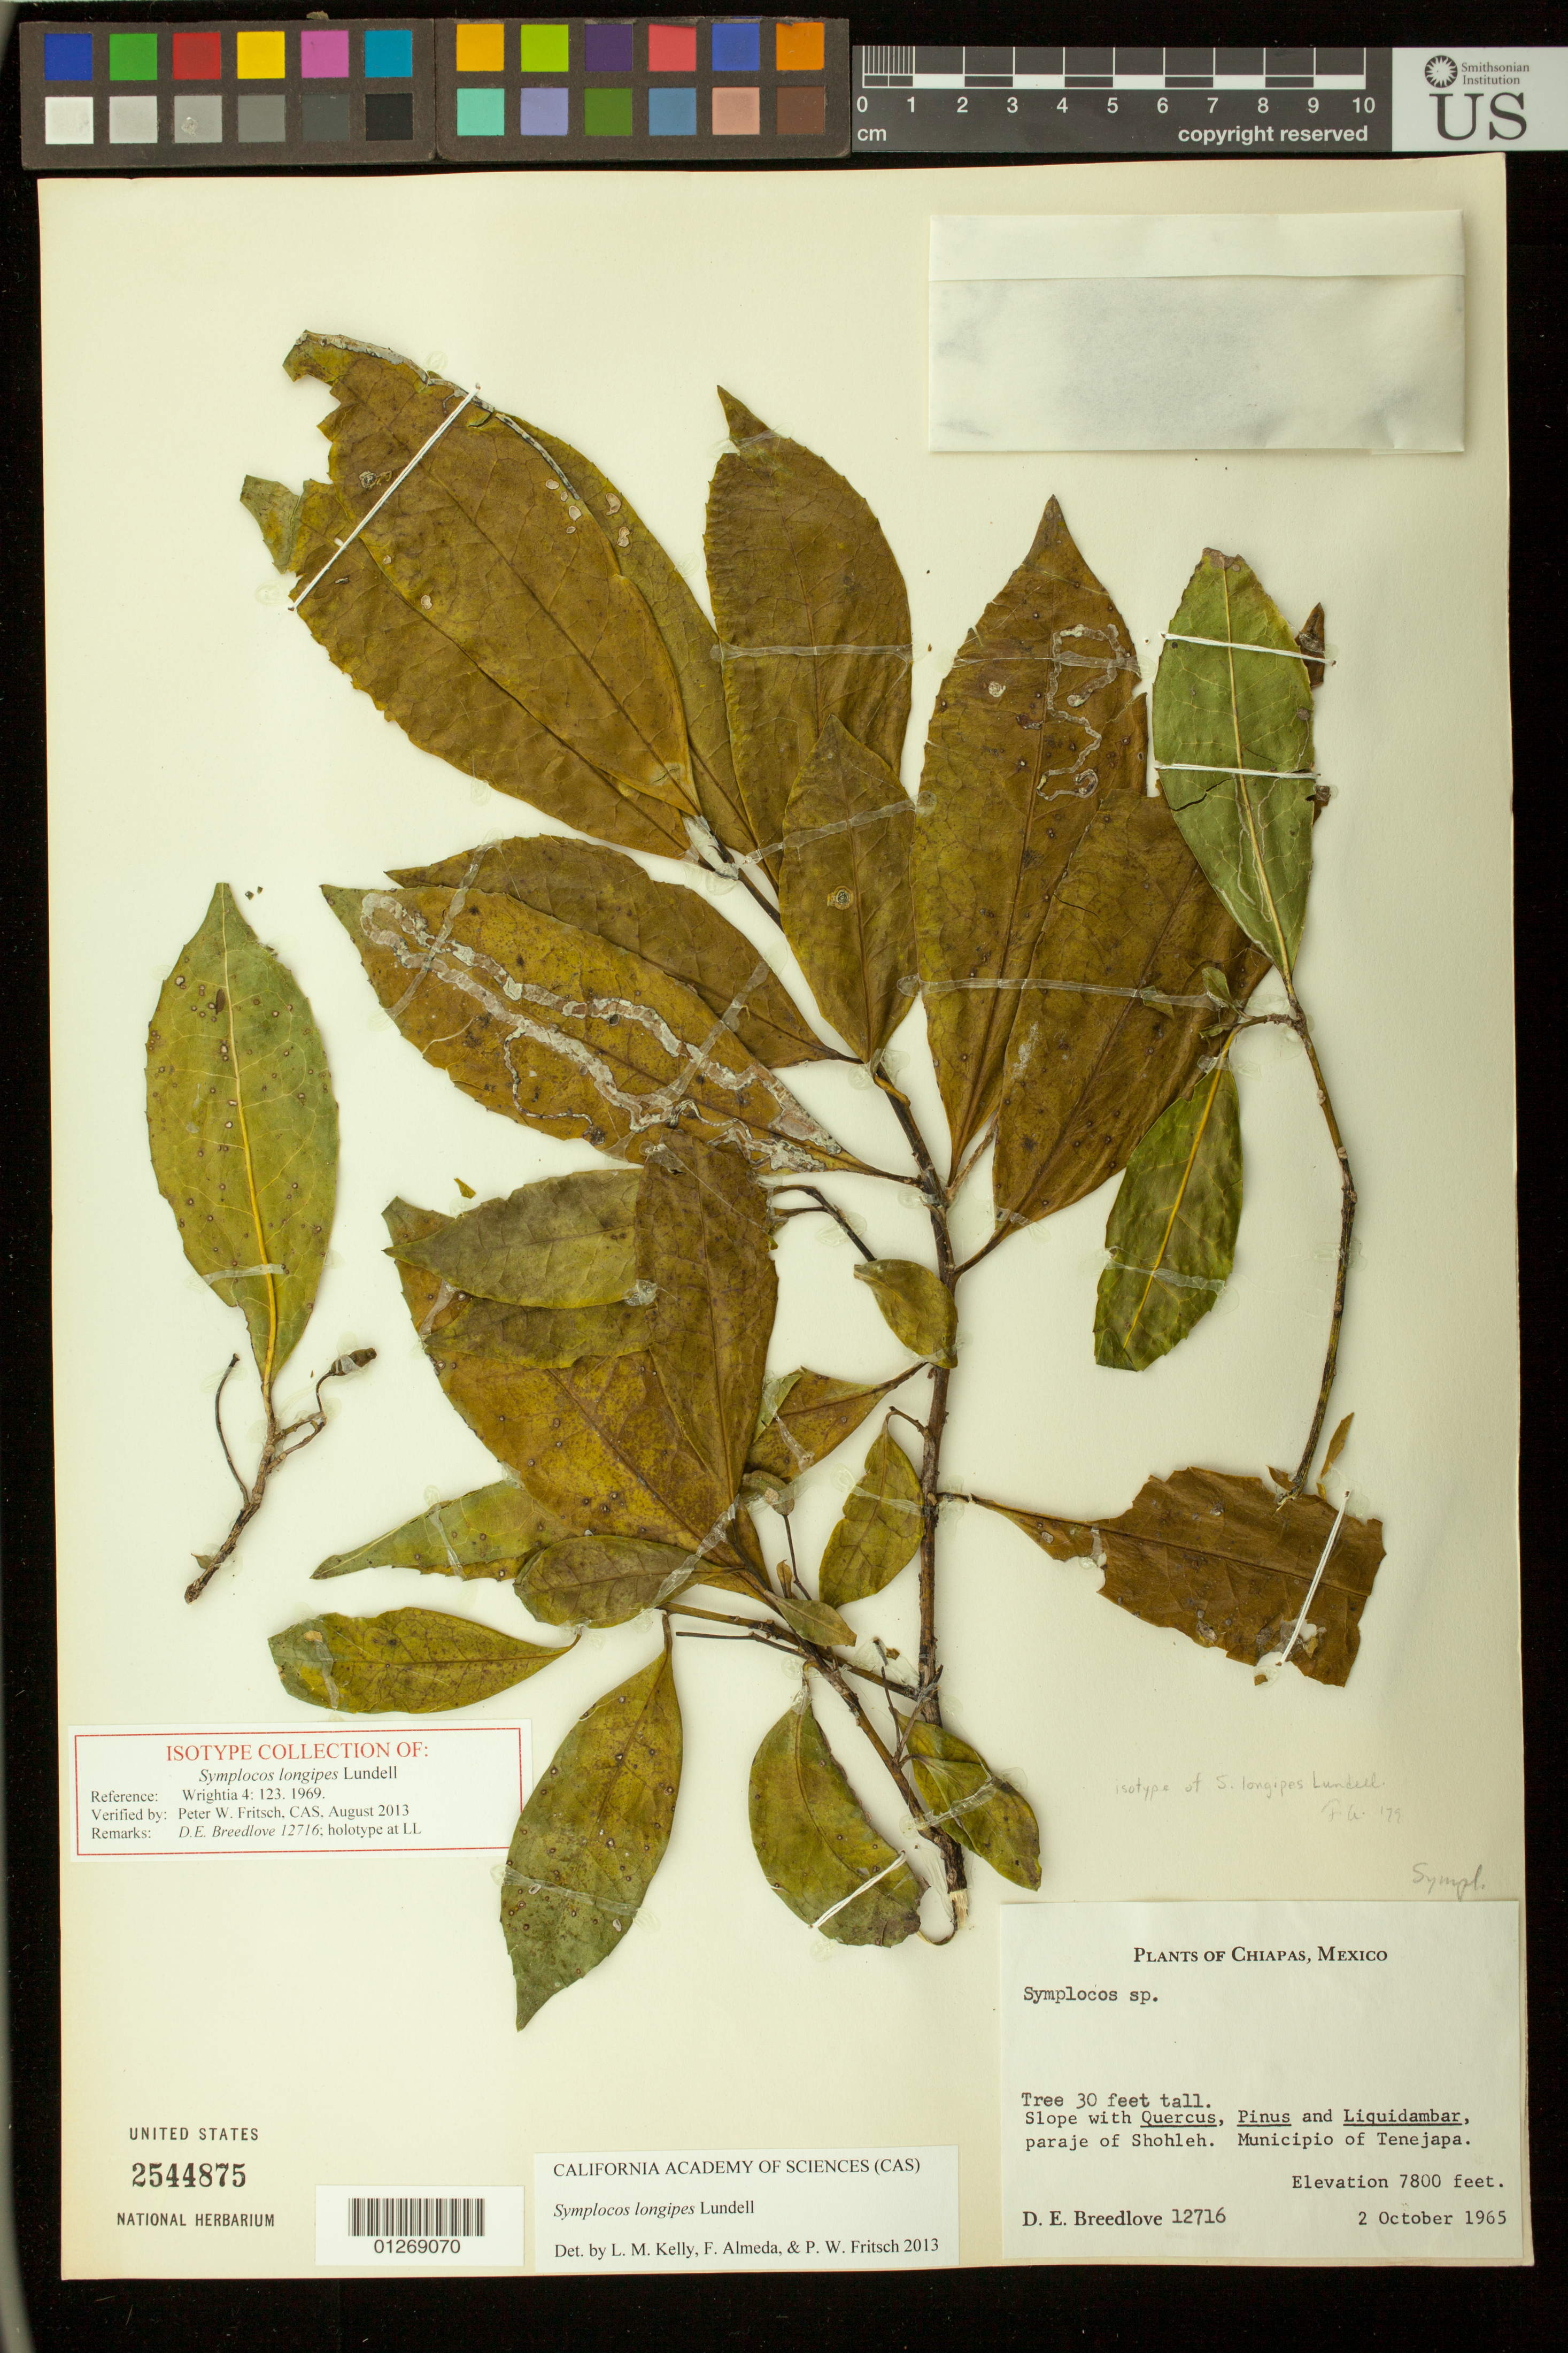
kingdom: Plantae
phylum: Tracheophyta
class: Magnoliopsida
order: Ericales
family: Symplocaceae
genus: Symplocos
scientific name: Symplocos longipes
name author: Lundell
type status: Isotype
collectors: D. E. Breedlove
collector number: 12716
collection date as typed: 2 Oct 1965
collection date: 1965-10-02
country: Mexico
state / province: Chiapas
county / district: Tenejapa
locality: Paraje of Shohleh, Municipio of Tenejapa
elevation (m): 2377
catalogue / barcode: US 2544875